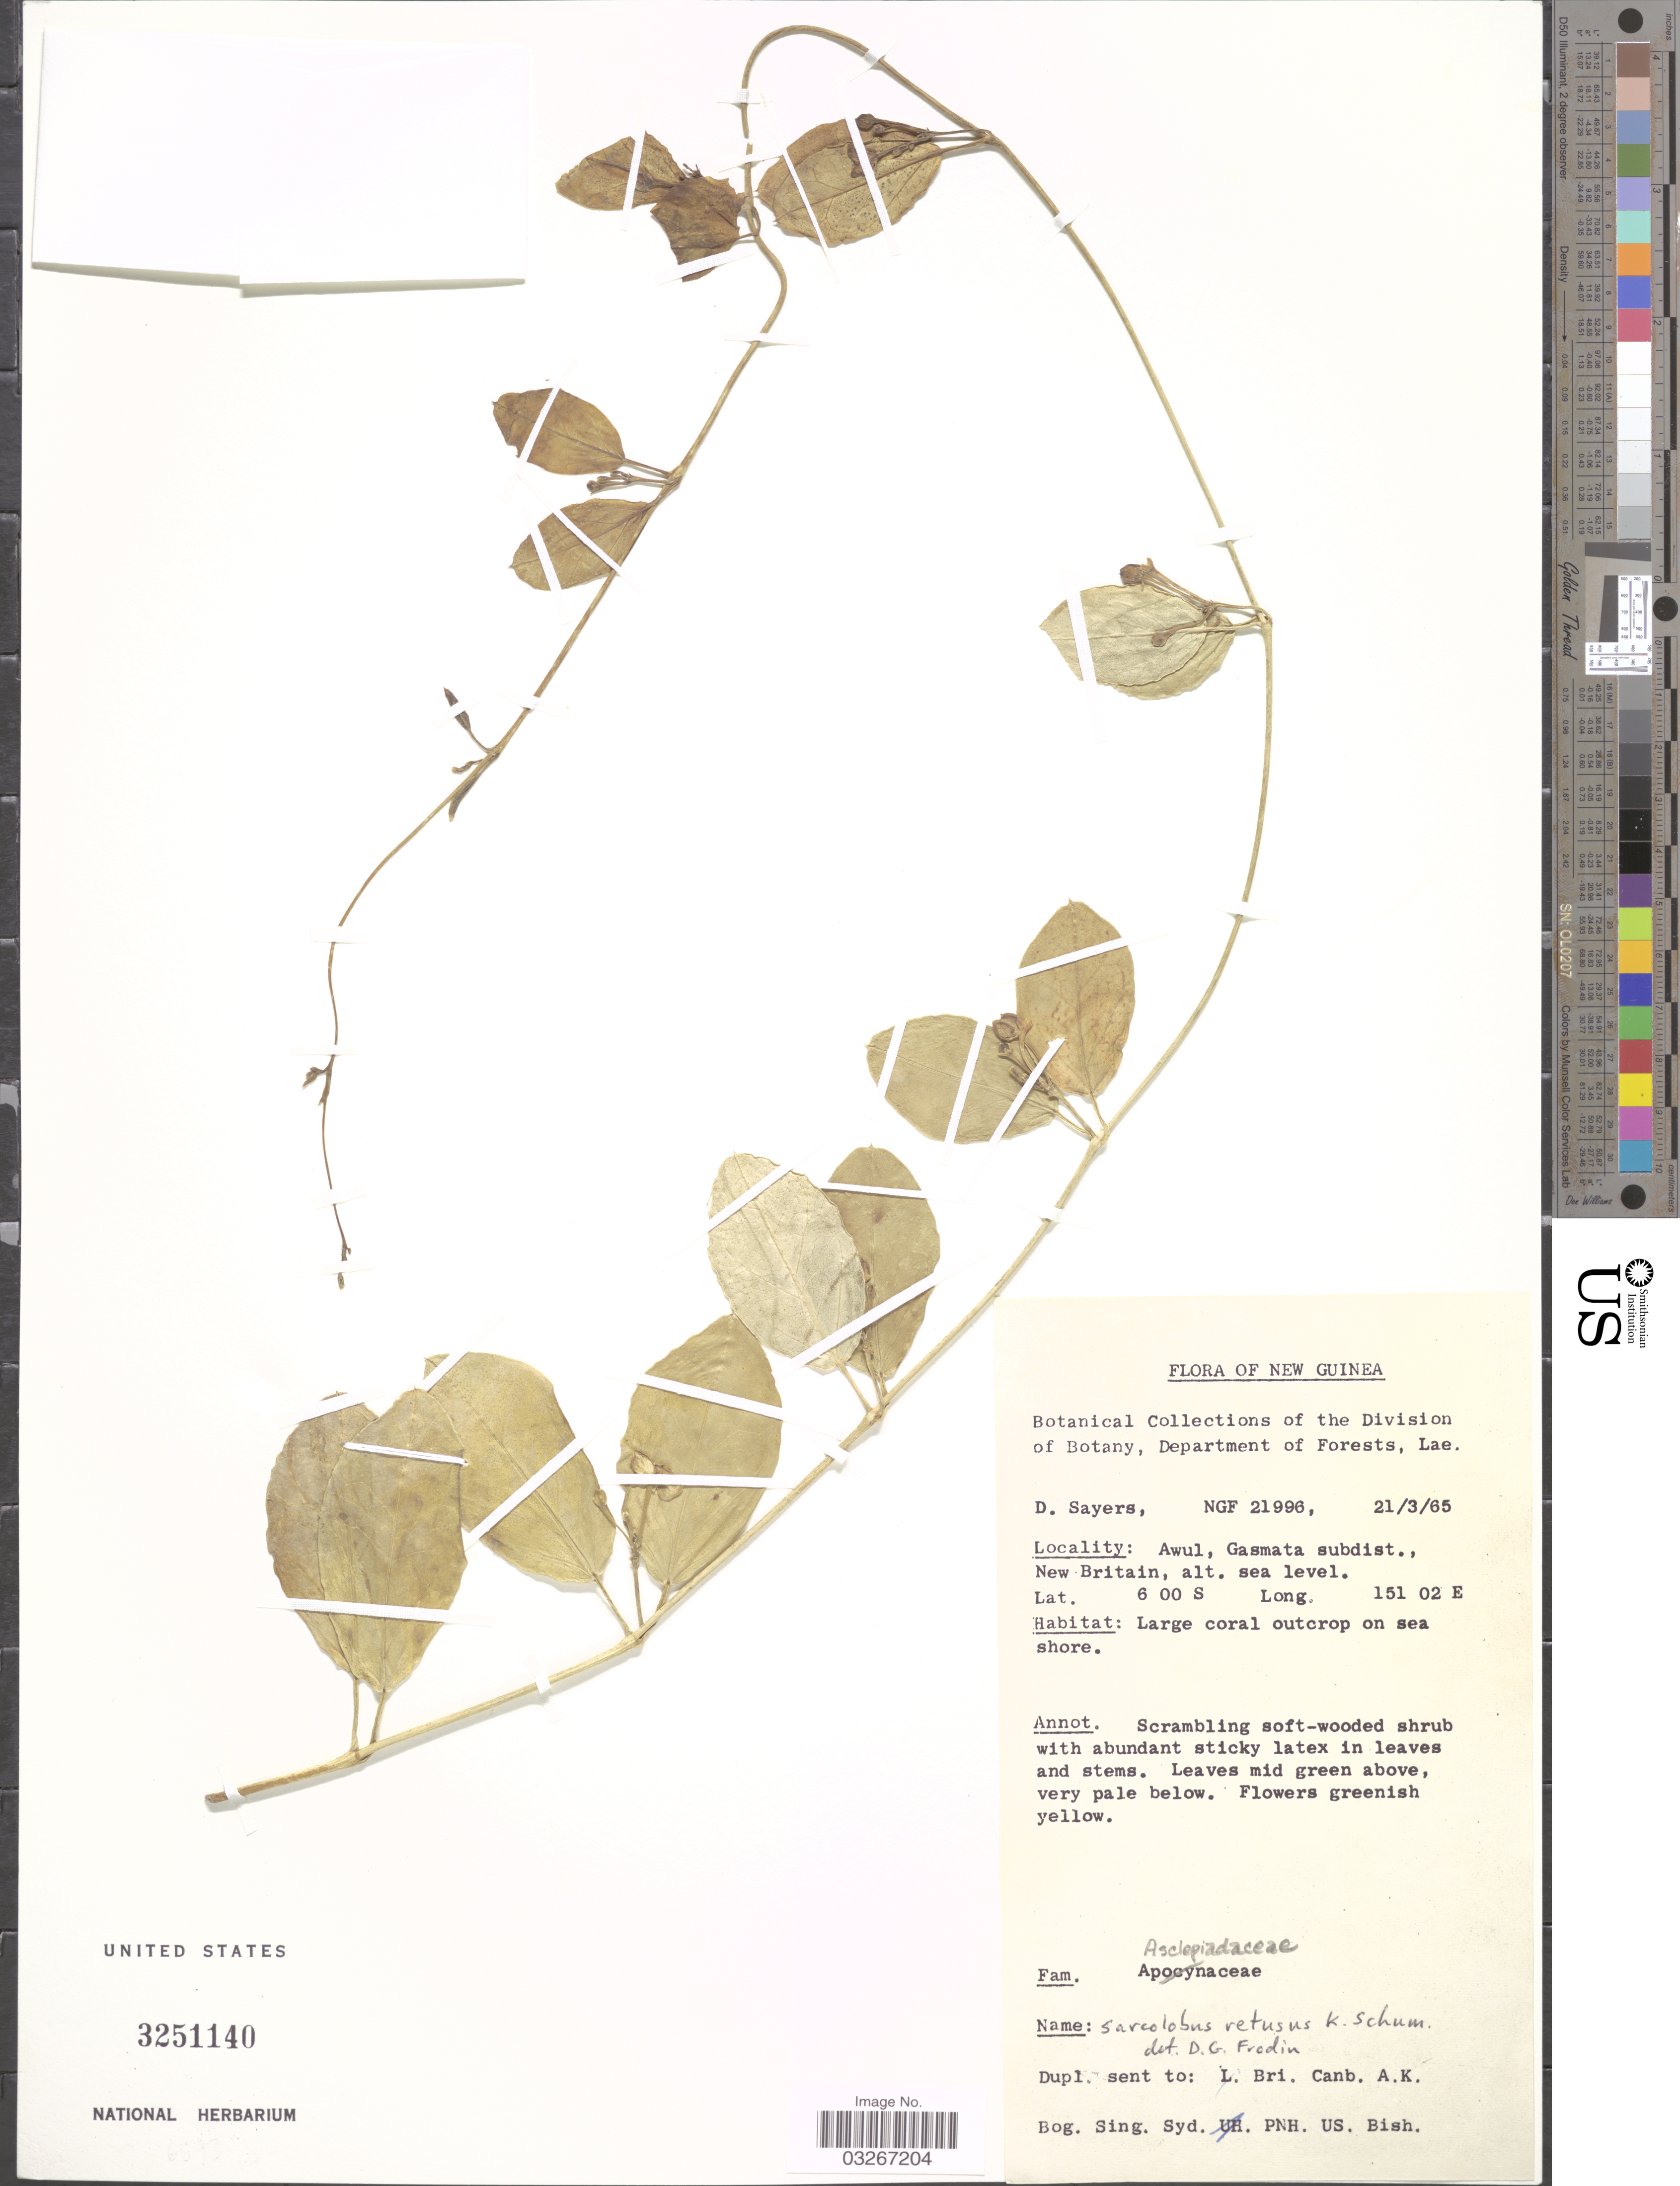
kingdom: Plantae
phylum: Tracheophyta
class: Magnoliopsida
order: Gentianales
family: Apocynaceae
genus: Sarcolobus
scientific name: Sarcolobus retusus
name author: K. Schum.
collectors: D. Sayers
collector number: NGF21996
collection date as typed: Transcribed d/m/y: 21/3/65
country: Papua New Guinea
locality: New Guinea. Awul, Gasmata subdist., New Britain.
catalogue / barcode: US 3251140